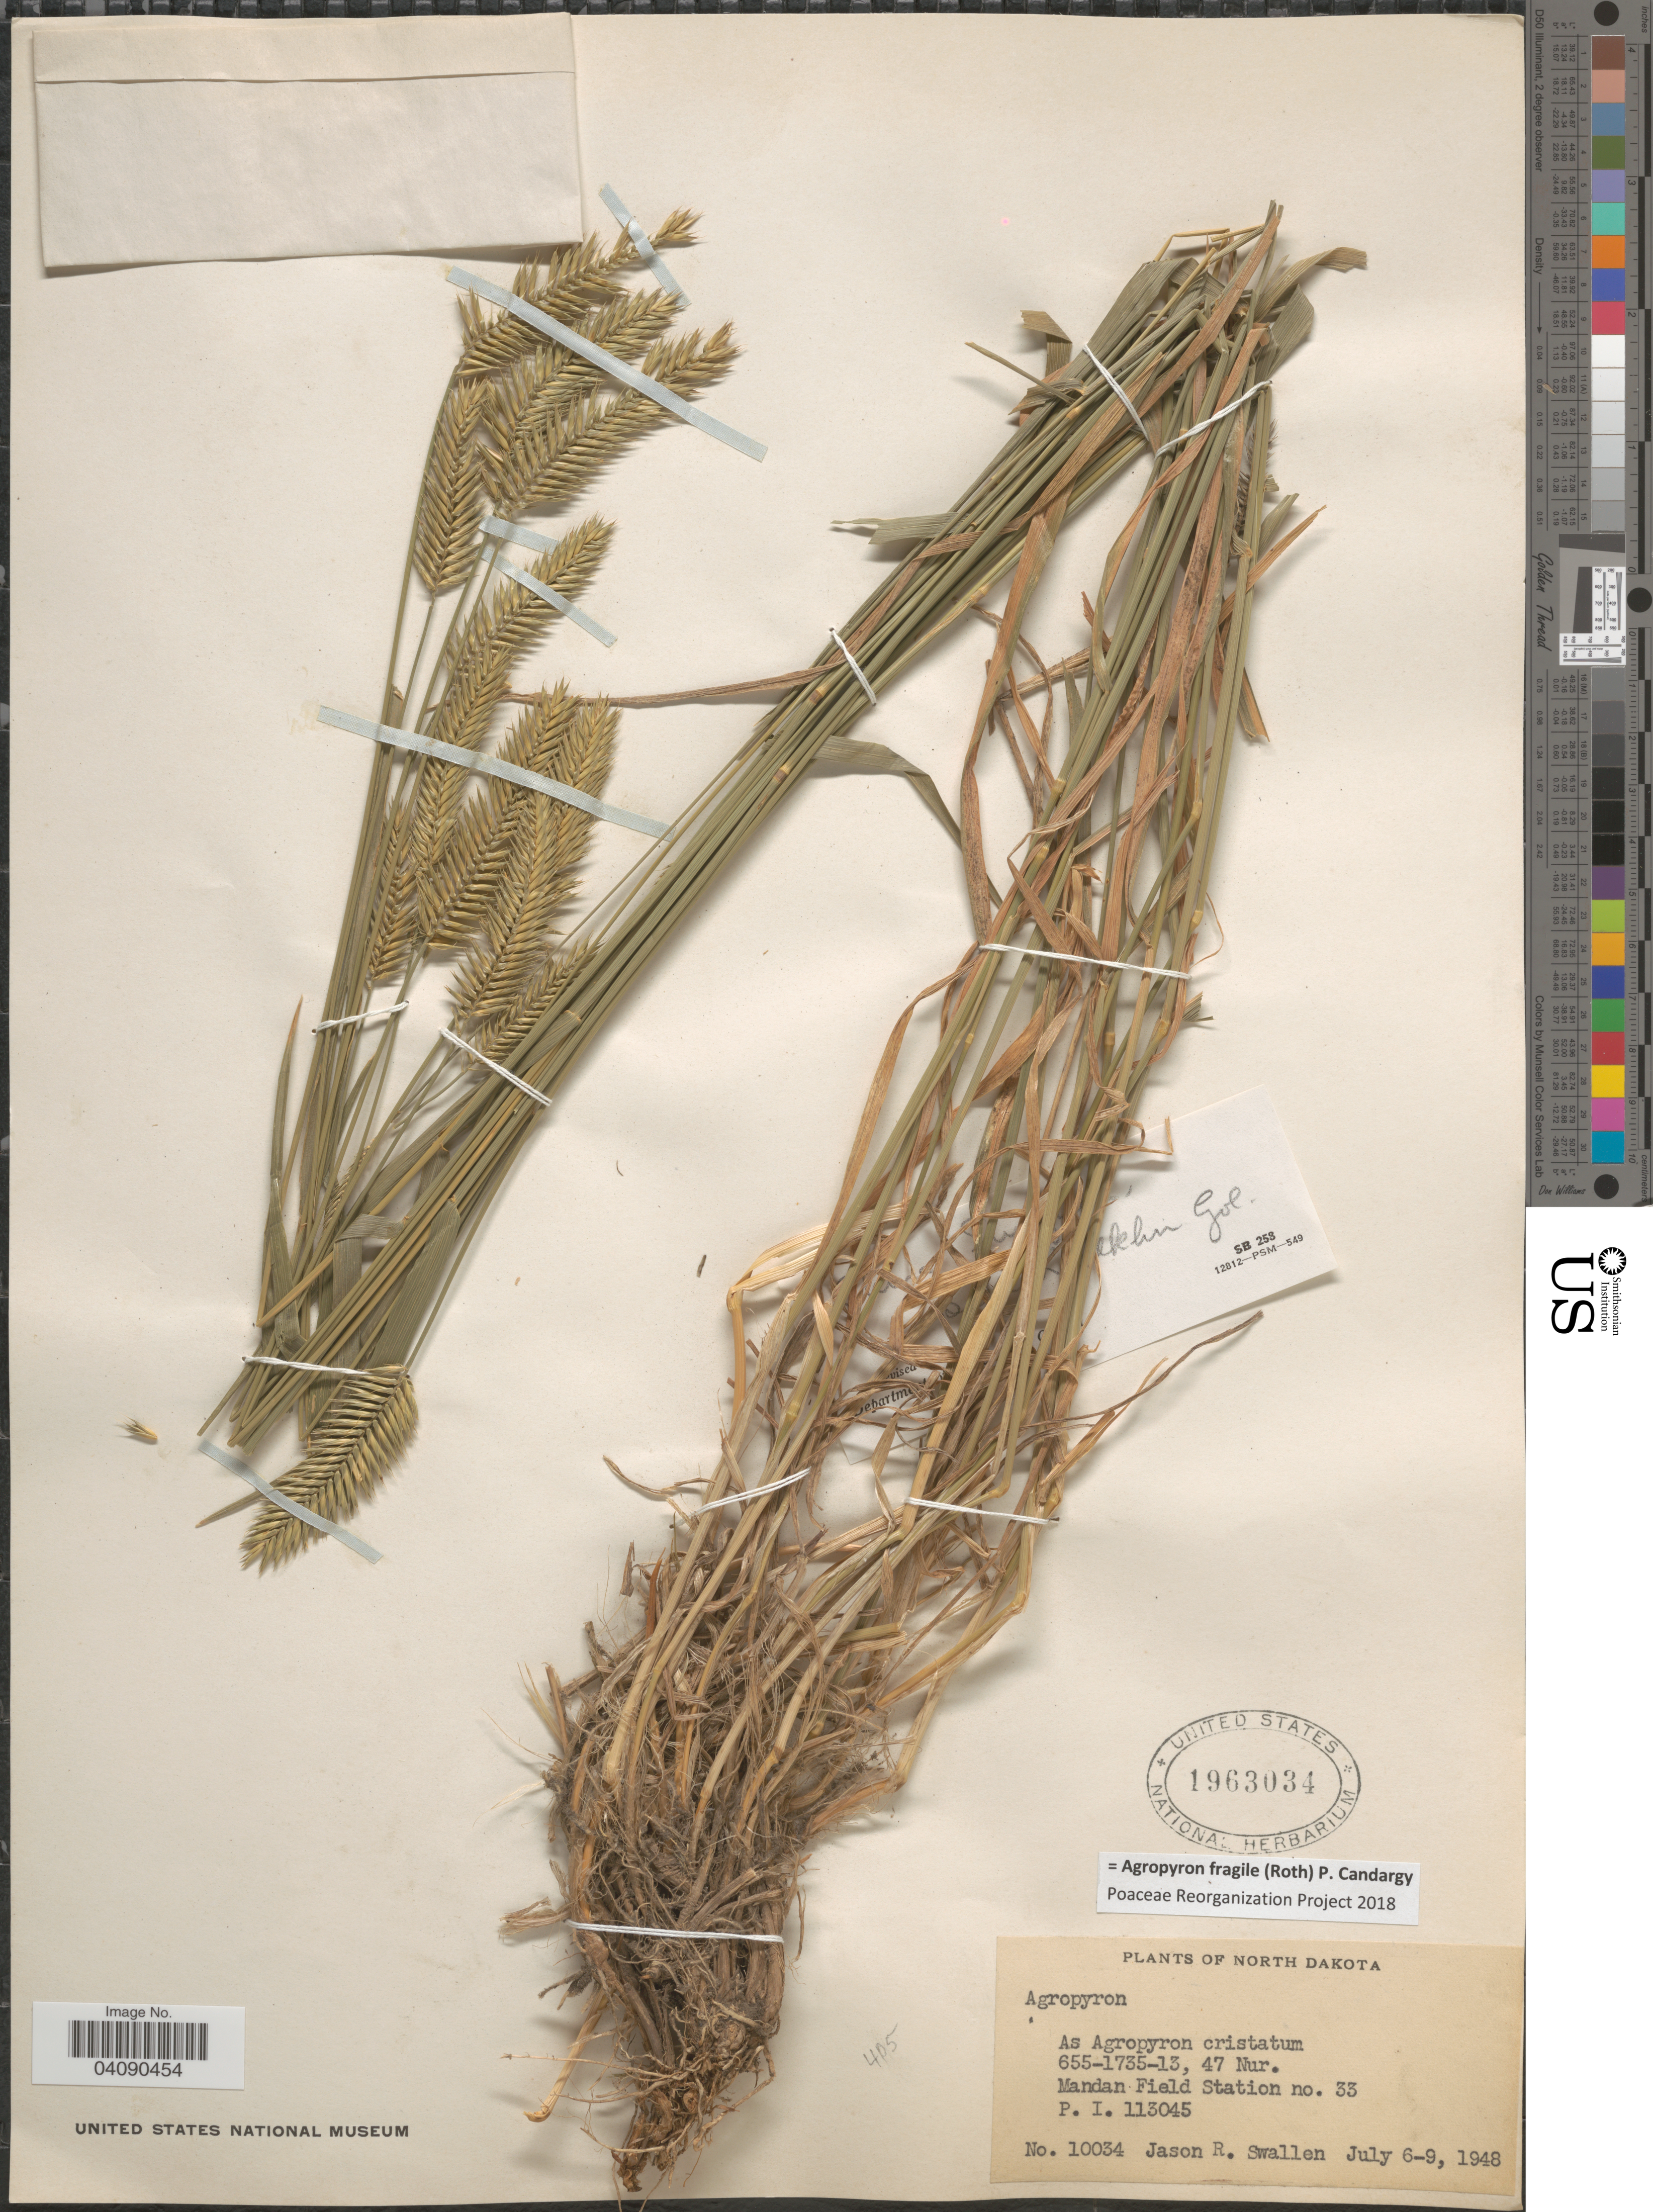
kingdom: Plantae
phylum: Tracheophyta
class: Liliopsida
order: Poales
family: Poaceae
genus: Agropyron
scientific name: Agropyron fragile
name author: (Roth) Candargy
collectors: J. R. Swallen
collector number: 10034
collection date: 1948-07-06/1948-07-09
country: United States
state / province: North Dakota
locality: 655-1735-13, 47 Nur. Mandan Field Station no. 33.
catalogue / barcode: US 1963034